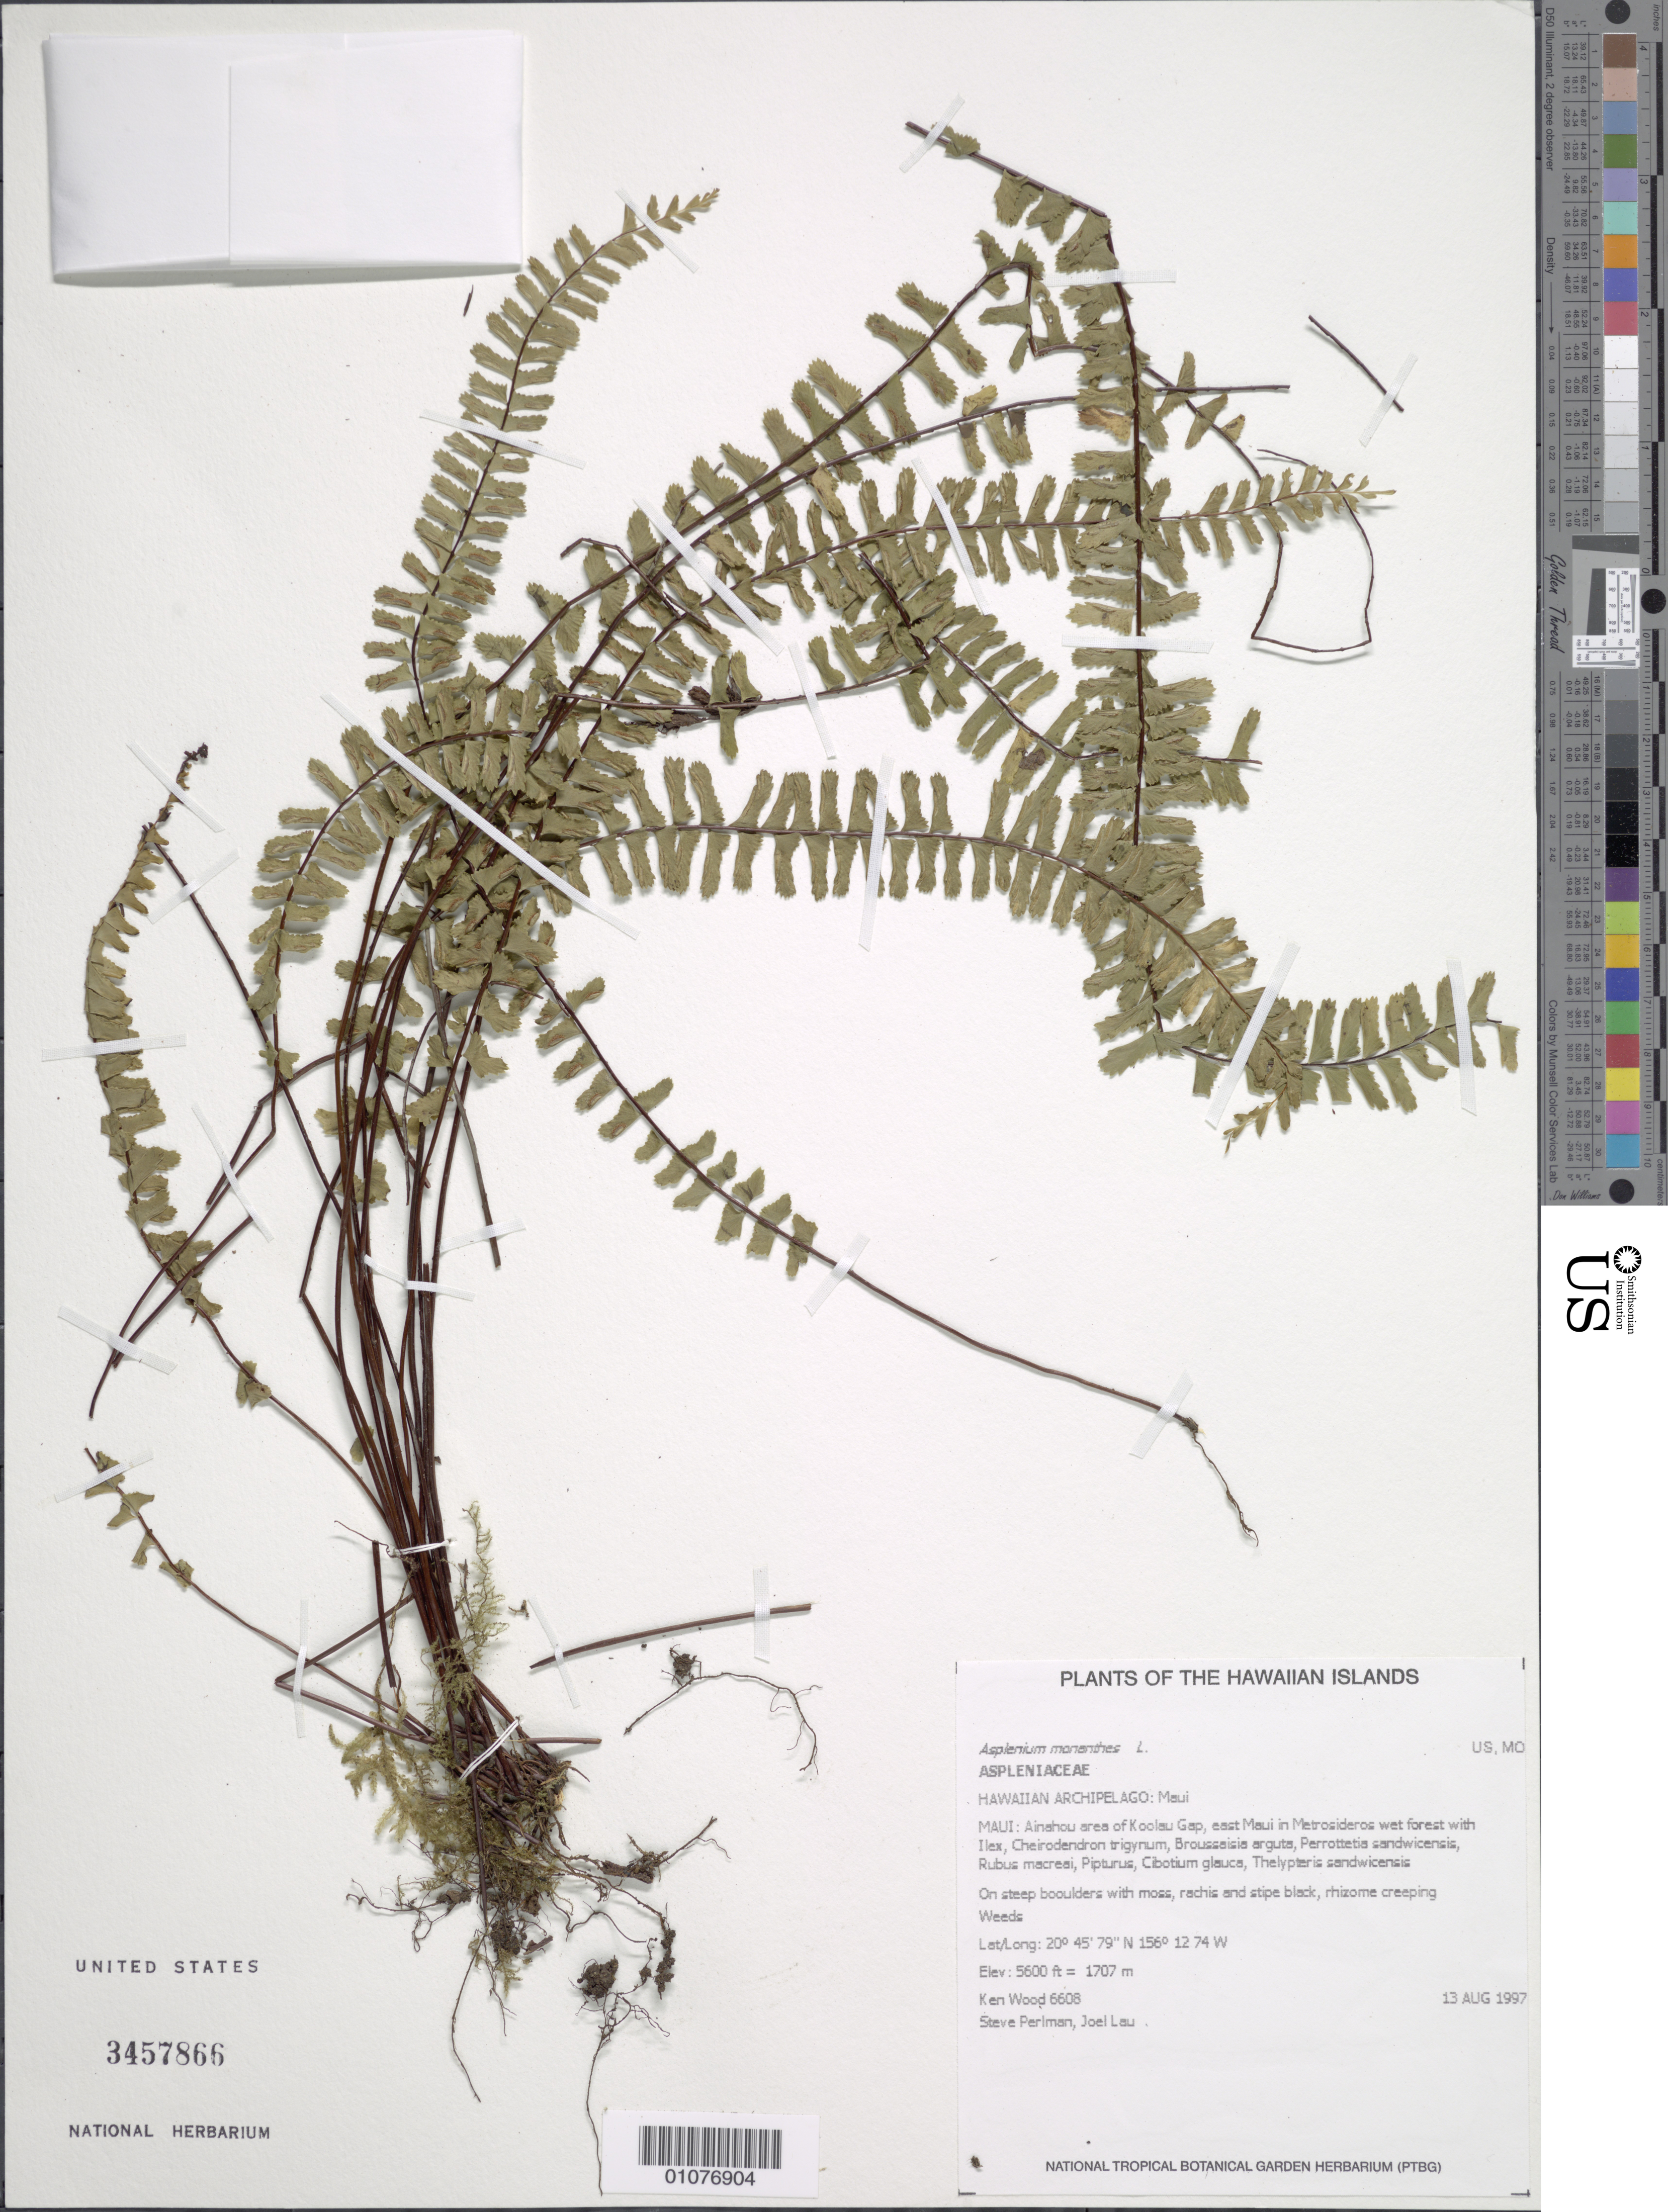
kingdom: Plantae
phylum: Tracheophyta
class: Polypodiopsida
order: Polypodiales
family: Aspleniaceae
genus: Asplenium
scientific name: Asplenium monanthes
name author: L.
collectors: K. R. Wood, S. P. Perlman & J. Lau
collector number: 1707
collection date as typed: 13 Aug 1997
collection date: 1997-08-13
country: United States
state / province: Hawaii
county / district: Maui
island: Maui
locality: East Maui, Ainahou area of Koolau Gap in Metrosideros wet forest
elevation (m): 1707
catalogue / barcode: US 3457866